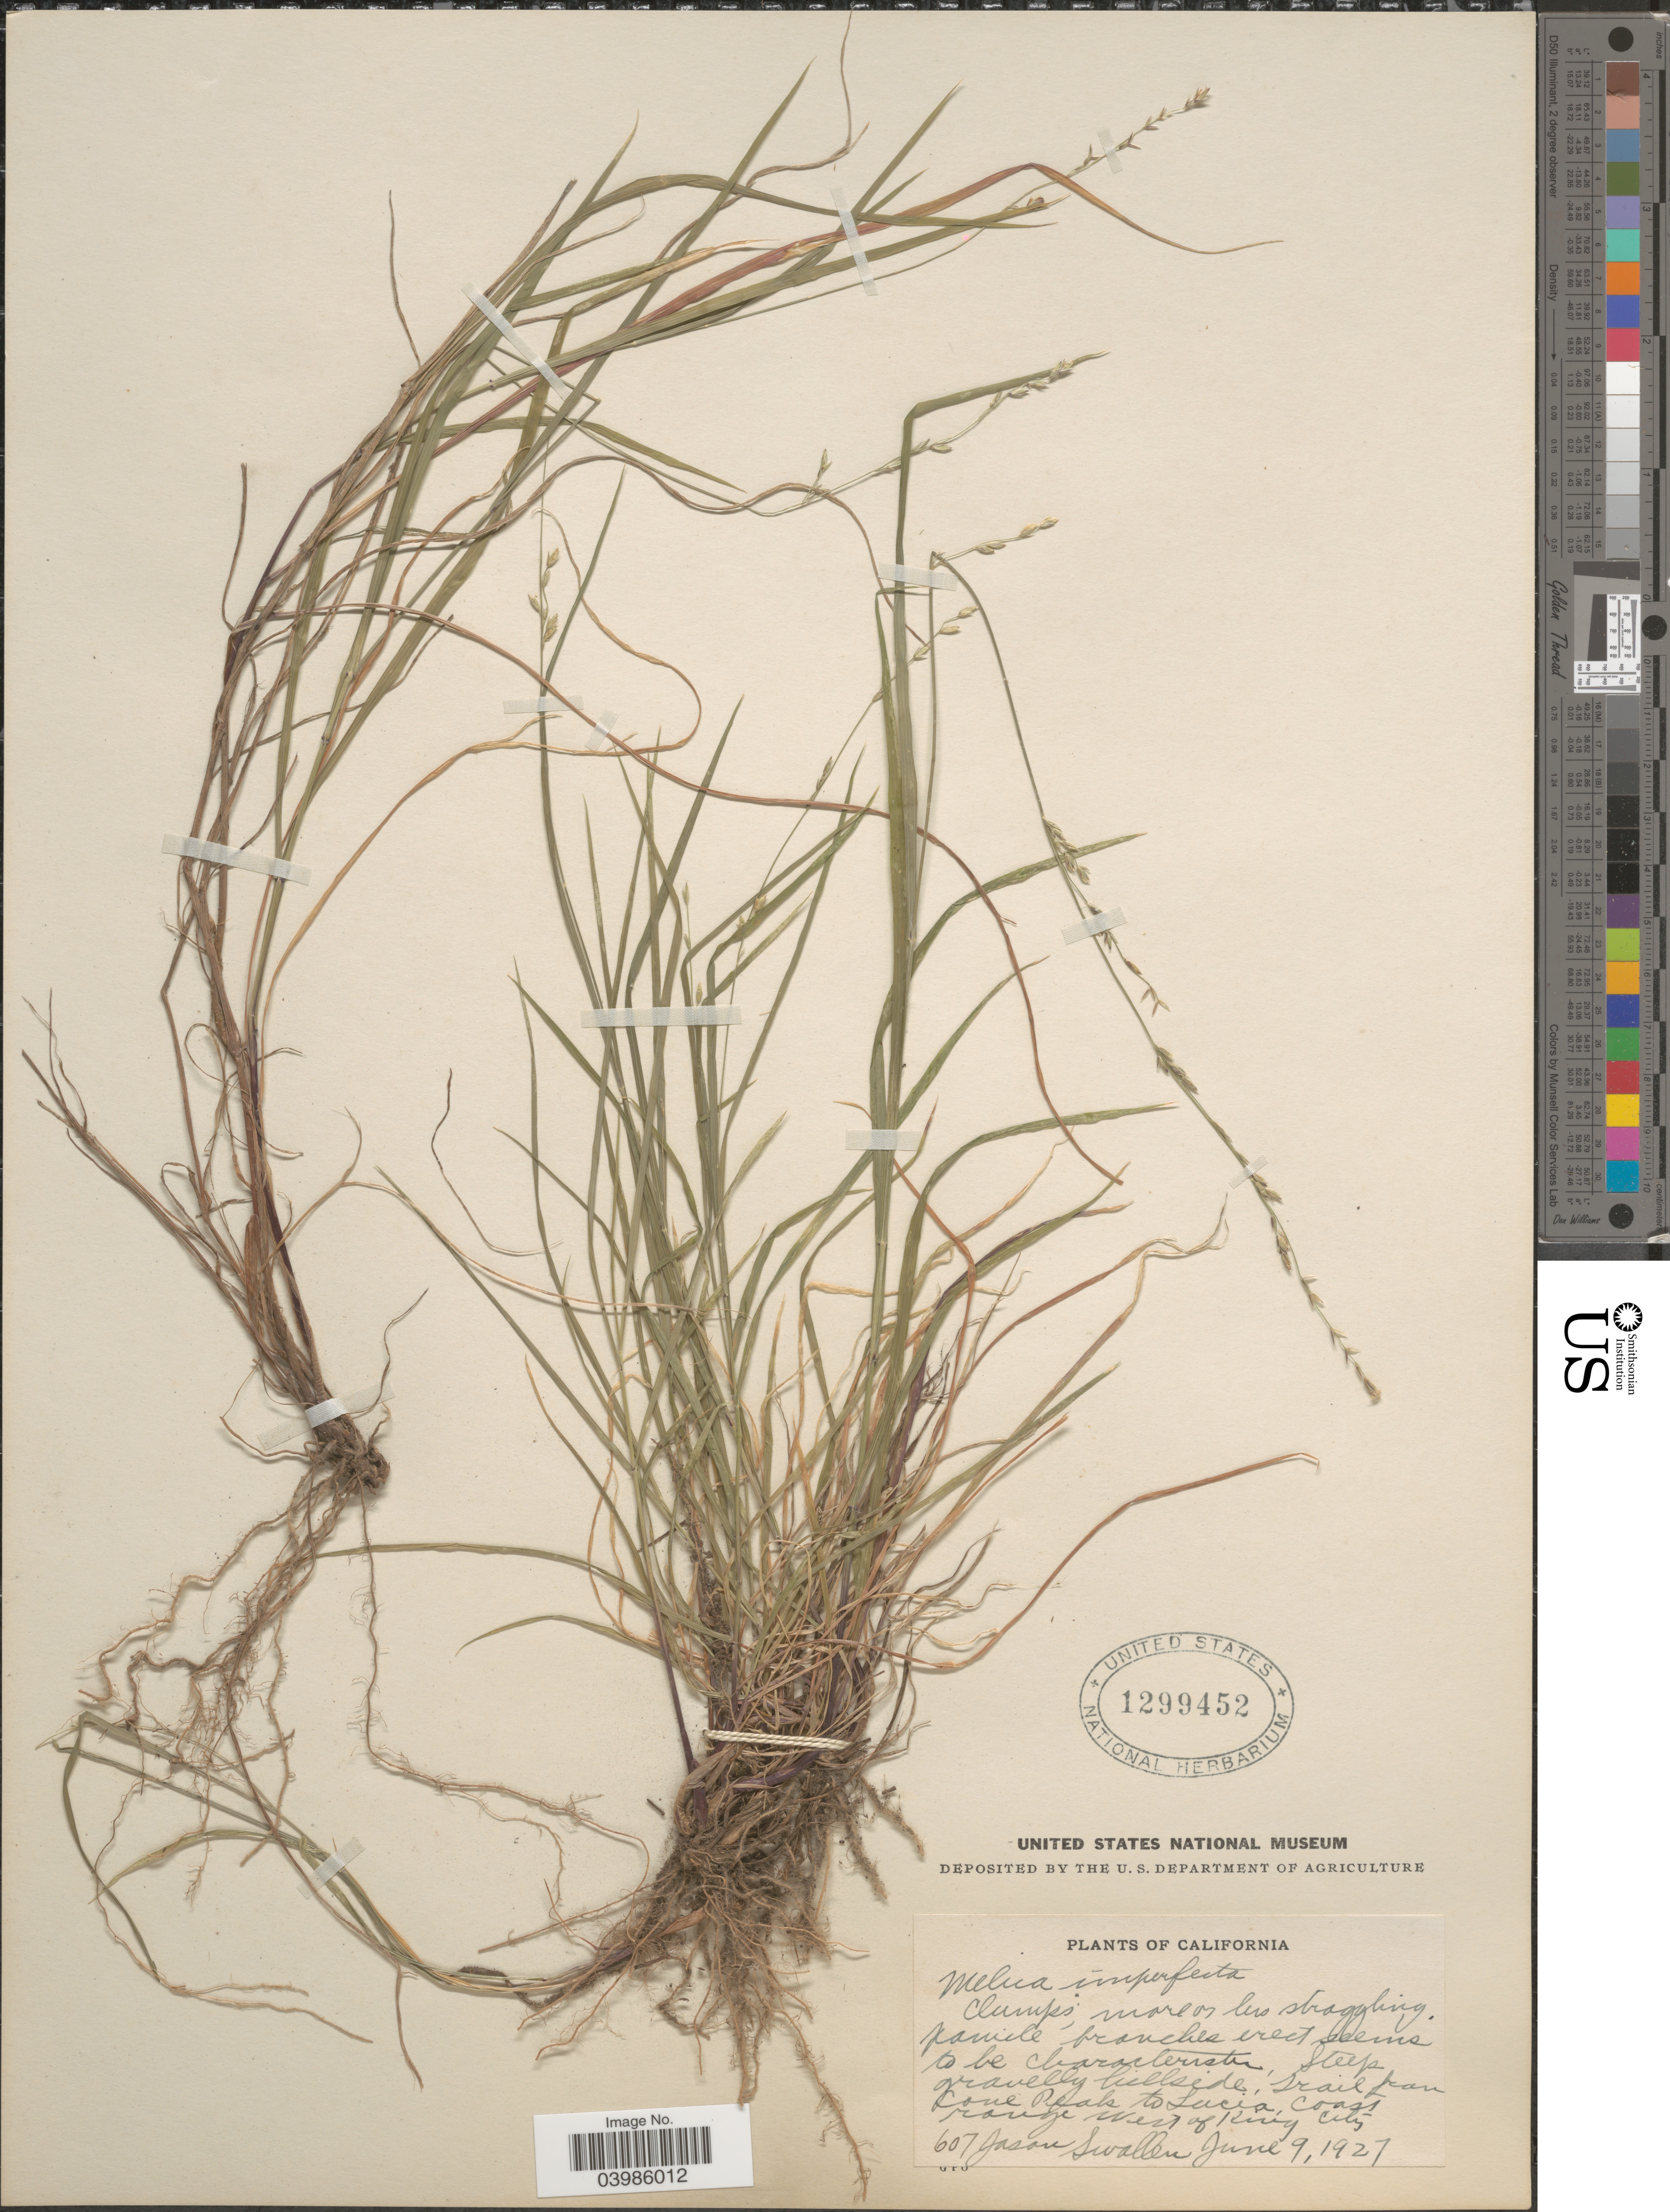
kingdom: Plantae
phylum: Tracheophyta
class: Liliopsida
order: Poales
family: Poaceae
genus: Melica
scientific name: Melica imperfecta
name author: Trin.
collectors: J. R. Swallen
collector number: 607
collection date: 1927-06-09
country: United States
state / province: California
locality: Steep gravelly hillside, Trail from Cone Peak to Lucia, Coast range west of King City.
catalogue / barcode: US 1299452